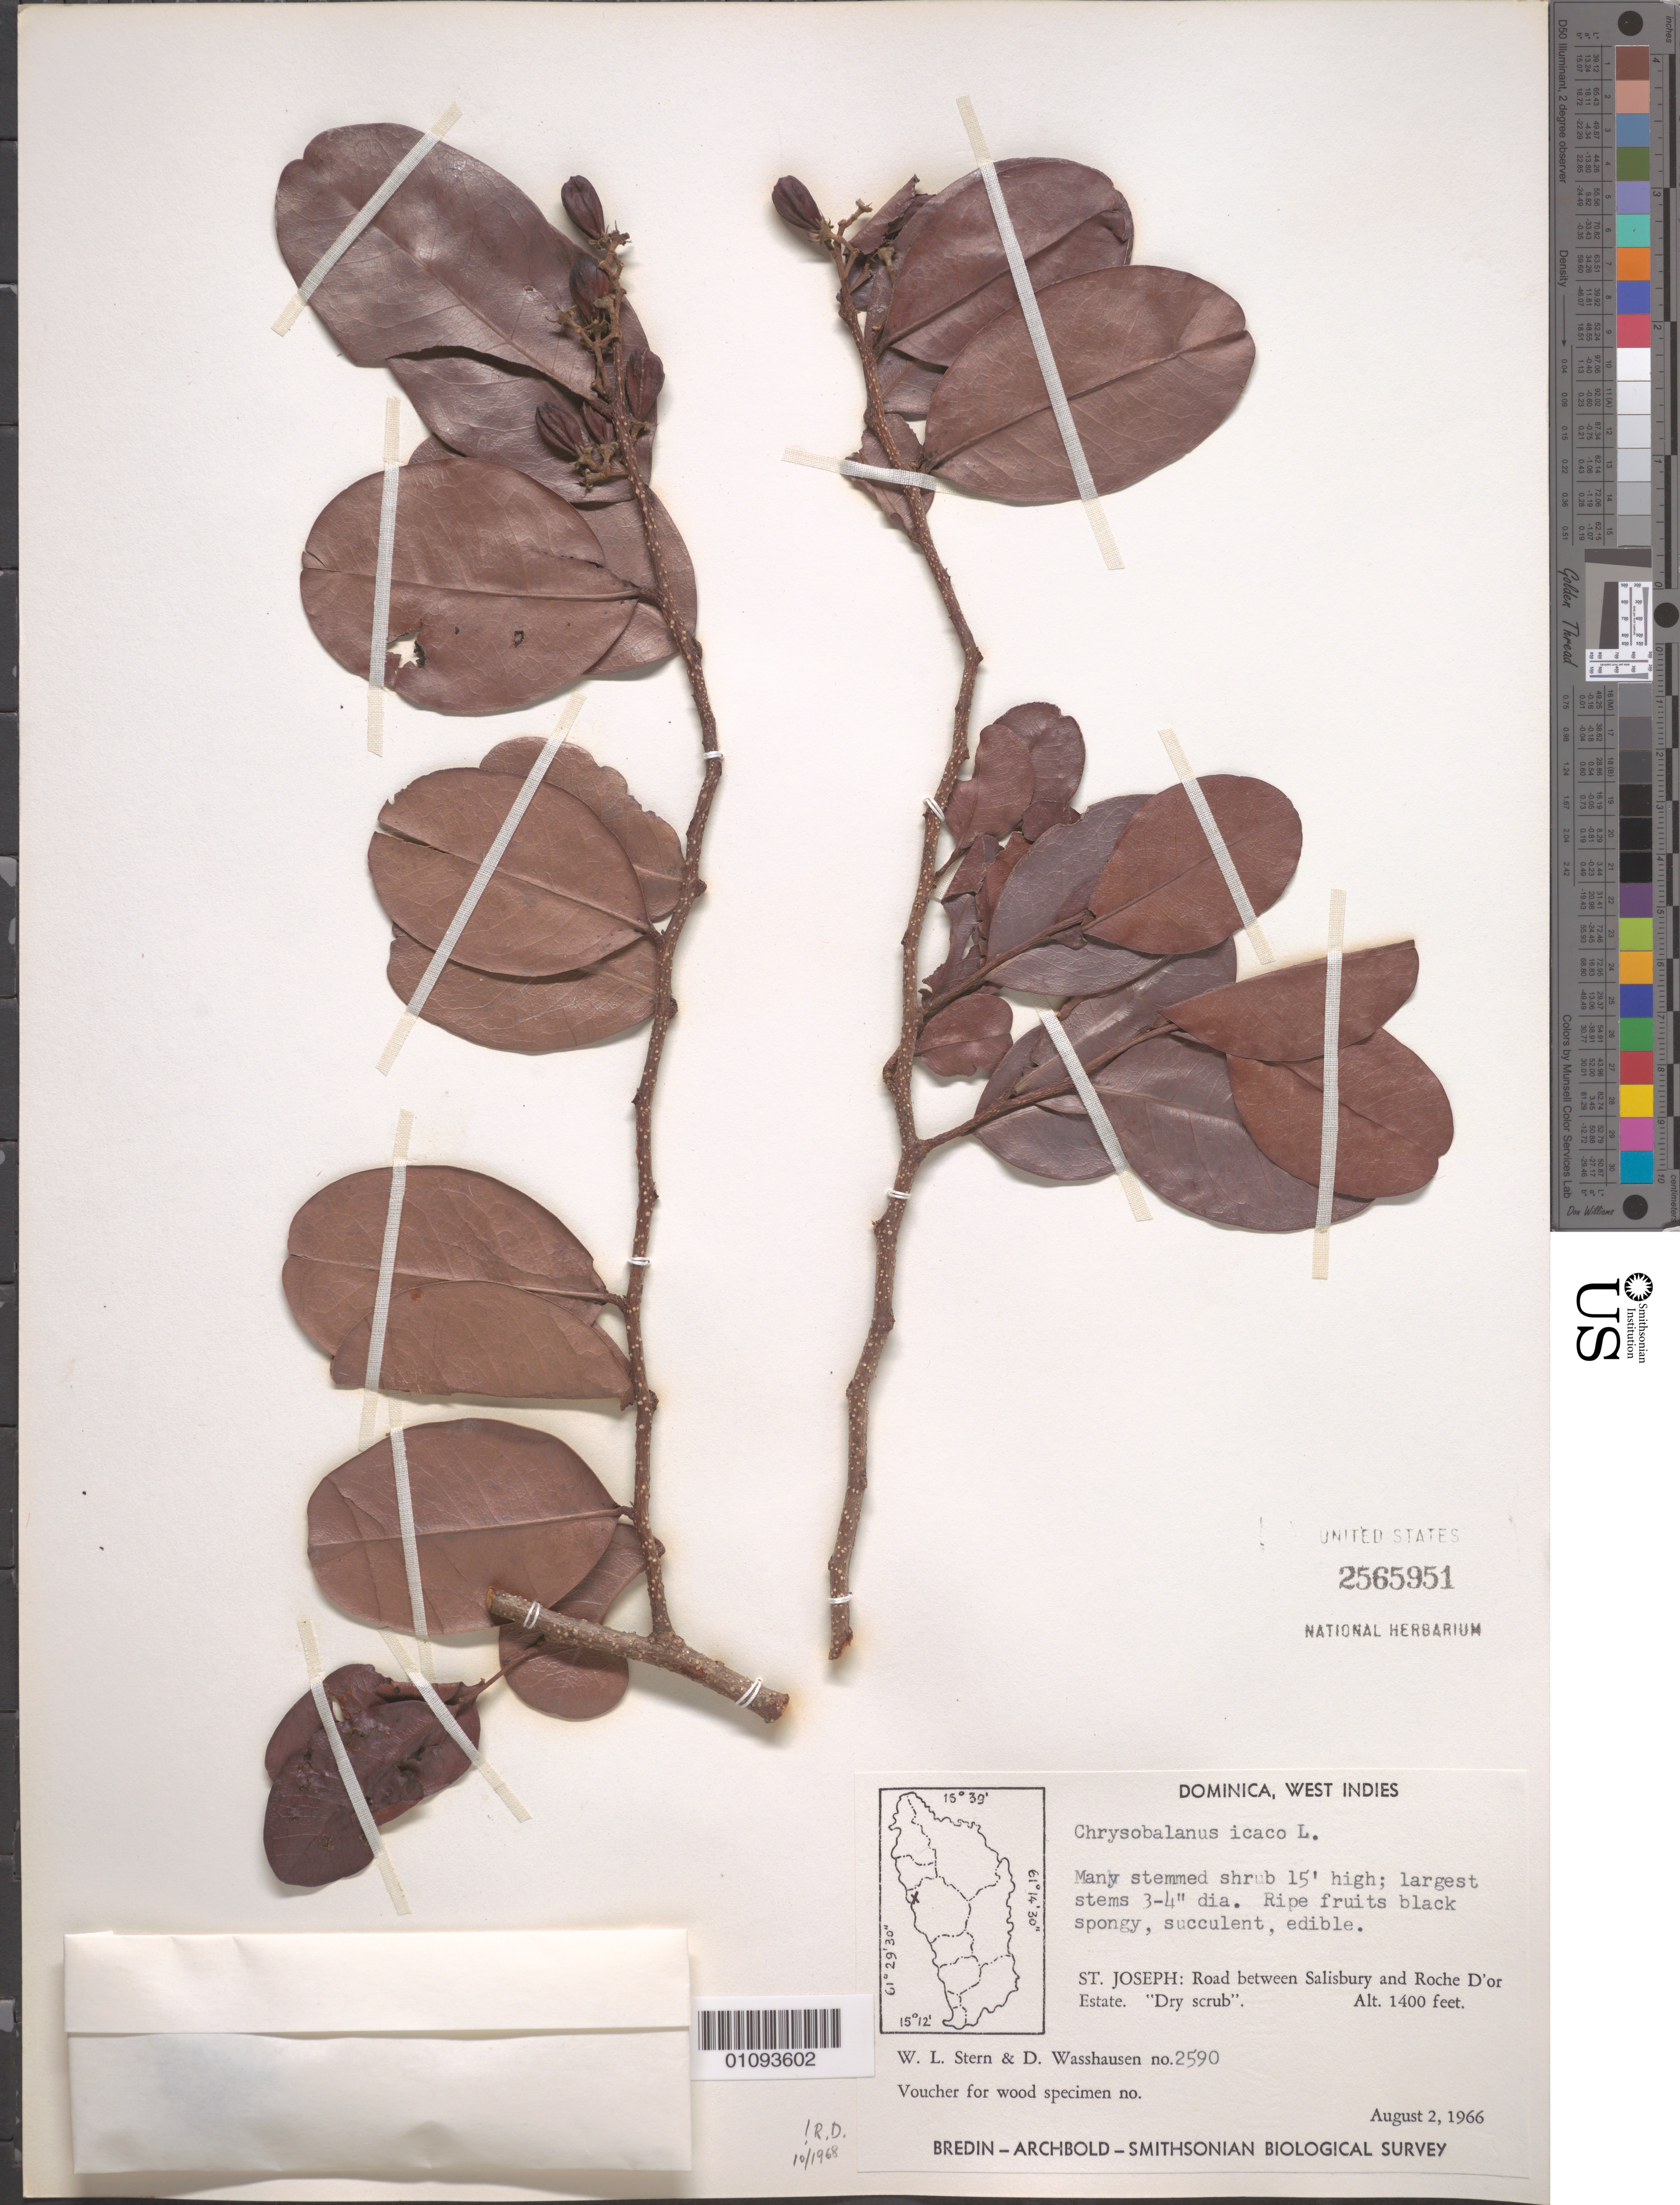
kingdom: Plantae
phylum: Tracheophyta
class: Magnoliopsida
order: Malpighiales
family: Chrysobalanaceae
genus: Chrysobalanus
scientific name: Chrysobalanus icaco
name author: L.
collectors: W. L. Stern & D. C. Wasshausen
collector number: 2590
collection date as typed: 02 Aug 1966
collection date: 1966-08-02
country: Dominica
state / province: St. Joseph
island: Dominica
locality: St.Joseph; road between Salisbury and roche D'or Estate. Dry Scrub Area.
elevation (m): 427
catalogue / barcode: US 2565951